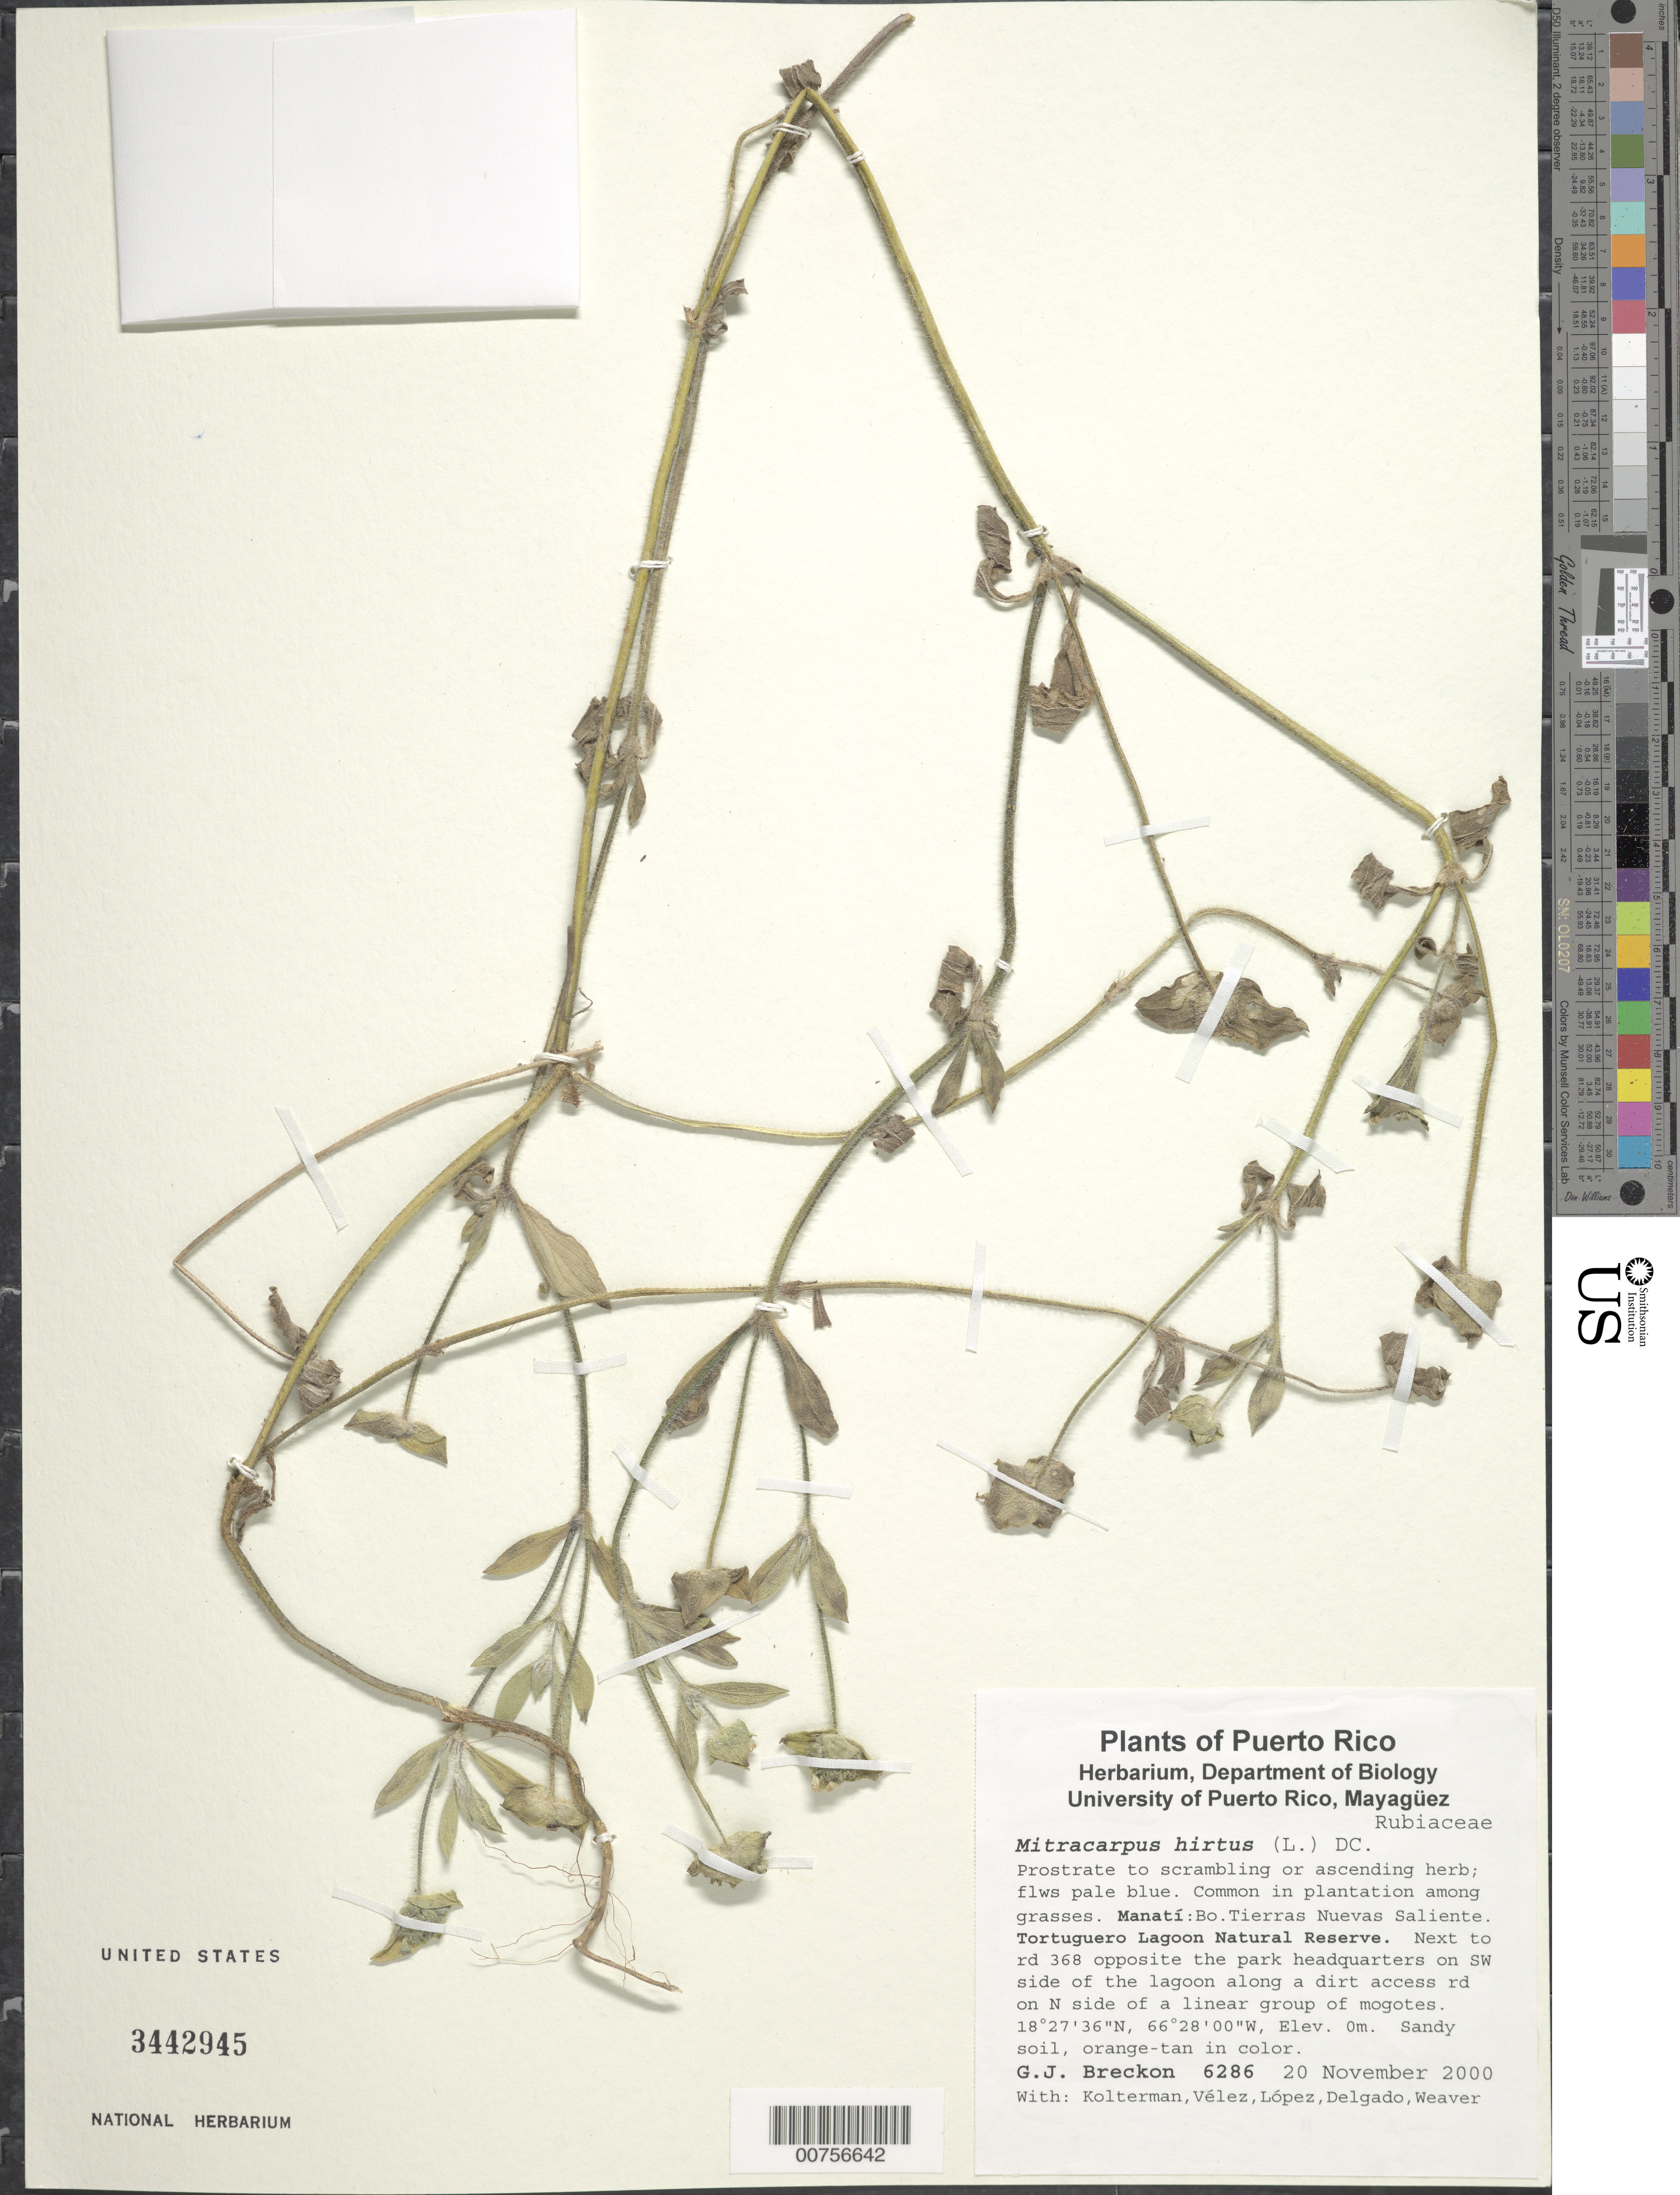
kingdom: Plantae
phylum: Tracheophyta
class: Magnoliopsida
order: Gentianales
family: Rubiaceae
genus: Mitracarpus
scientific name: Mitracarpus hirtus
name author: (L.) DC.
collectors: G. J. Breckon, -. Kolterman, -. Velez, -. Lopez, Delgado, -- & Weaver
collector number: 6286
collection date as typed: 20 Nov 2000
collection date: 2000-11-20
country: Puerto Rico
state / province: Manatí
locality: Manatí: Bo. Tierras Nuevas Saliente. Tortuguero Lagoon Natural Reserve. Next to rd 368 opposite the park headquarters on SW side of the lagoon along a dirt access rd on N side of a linear group of mogotes.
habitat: Sandy soil, orange-tan in color.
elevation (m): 0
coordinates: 18.46, -66.46666667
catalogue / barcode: US 3442945